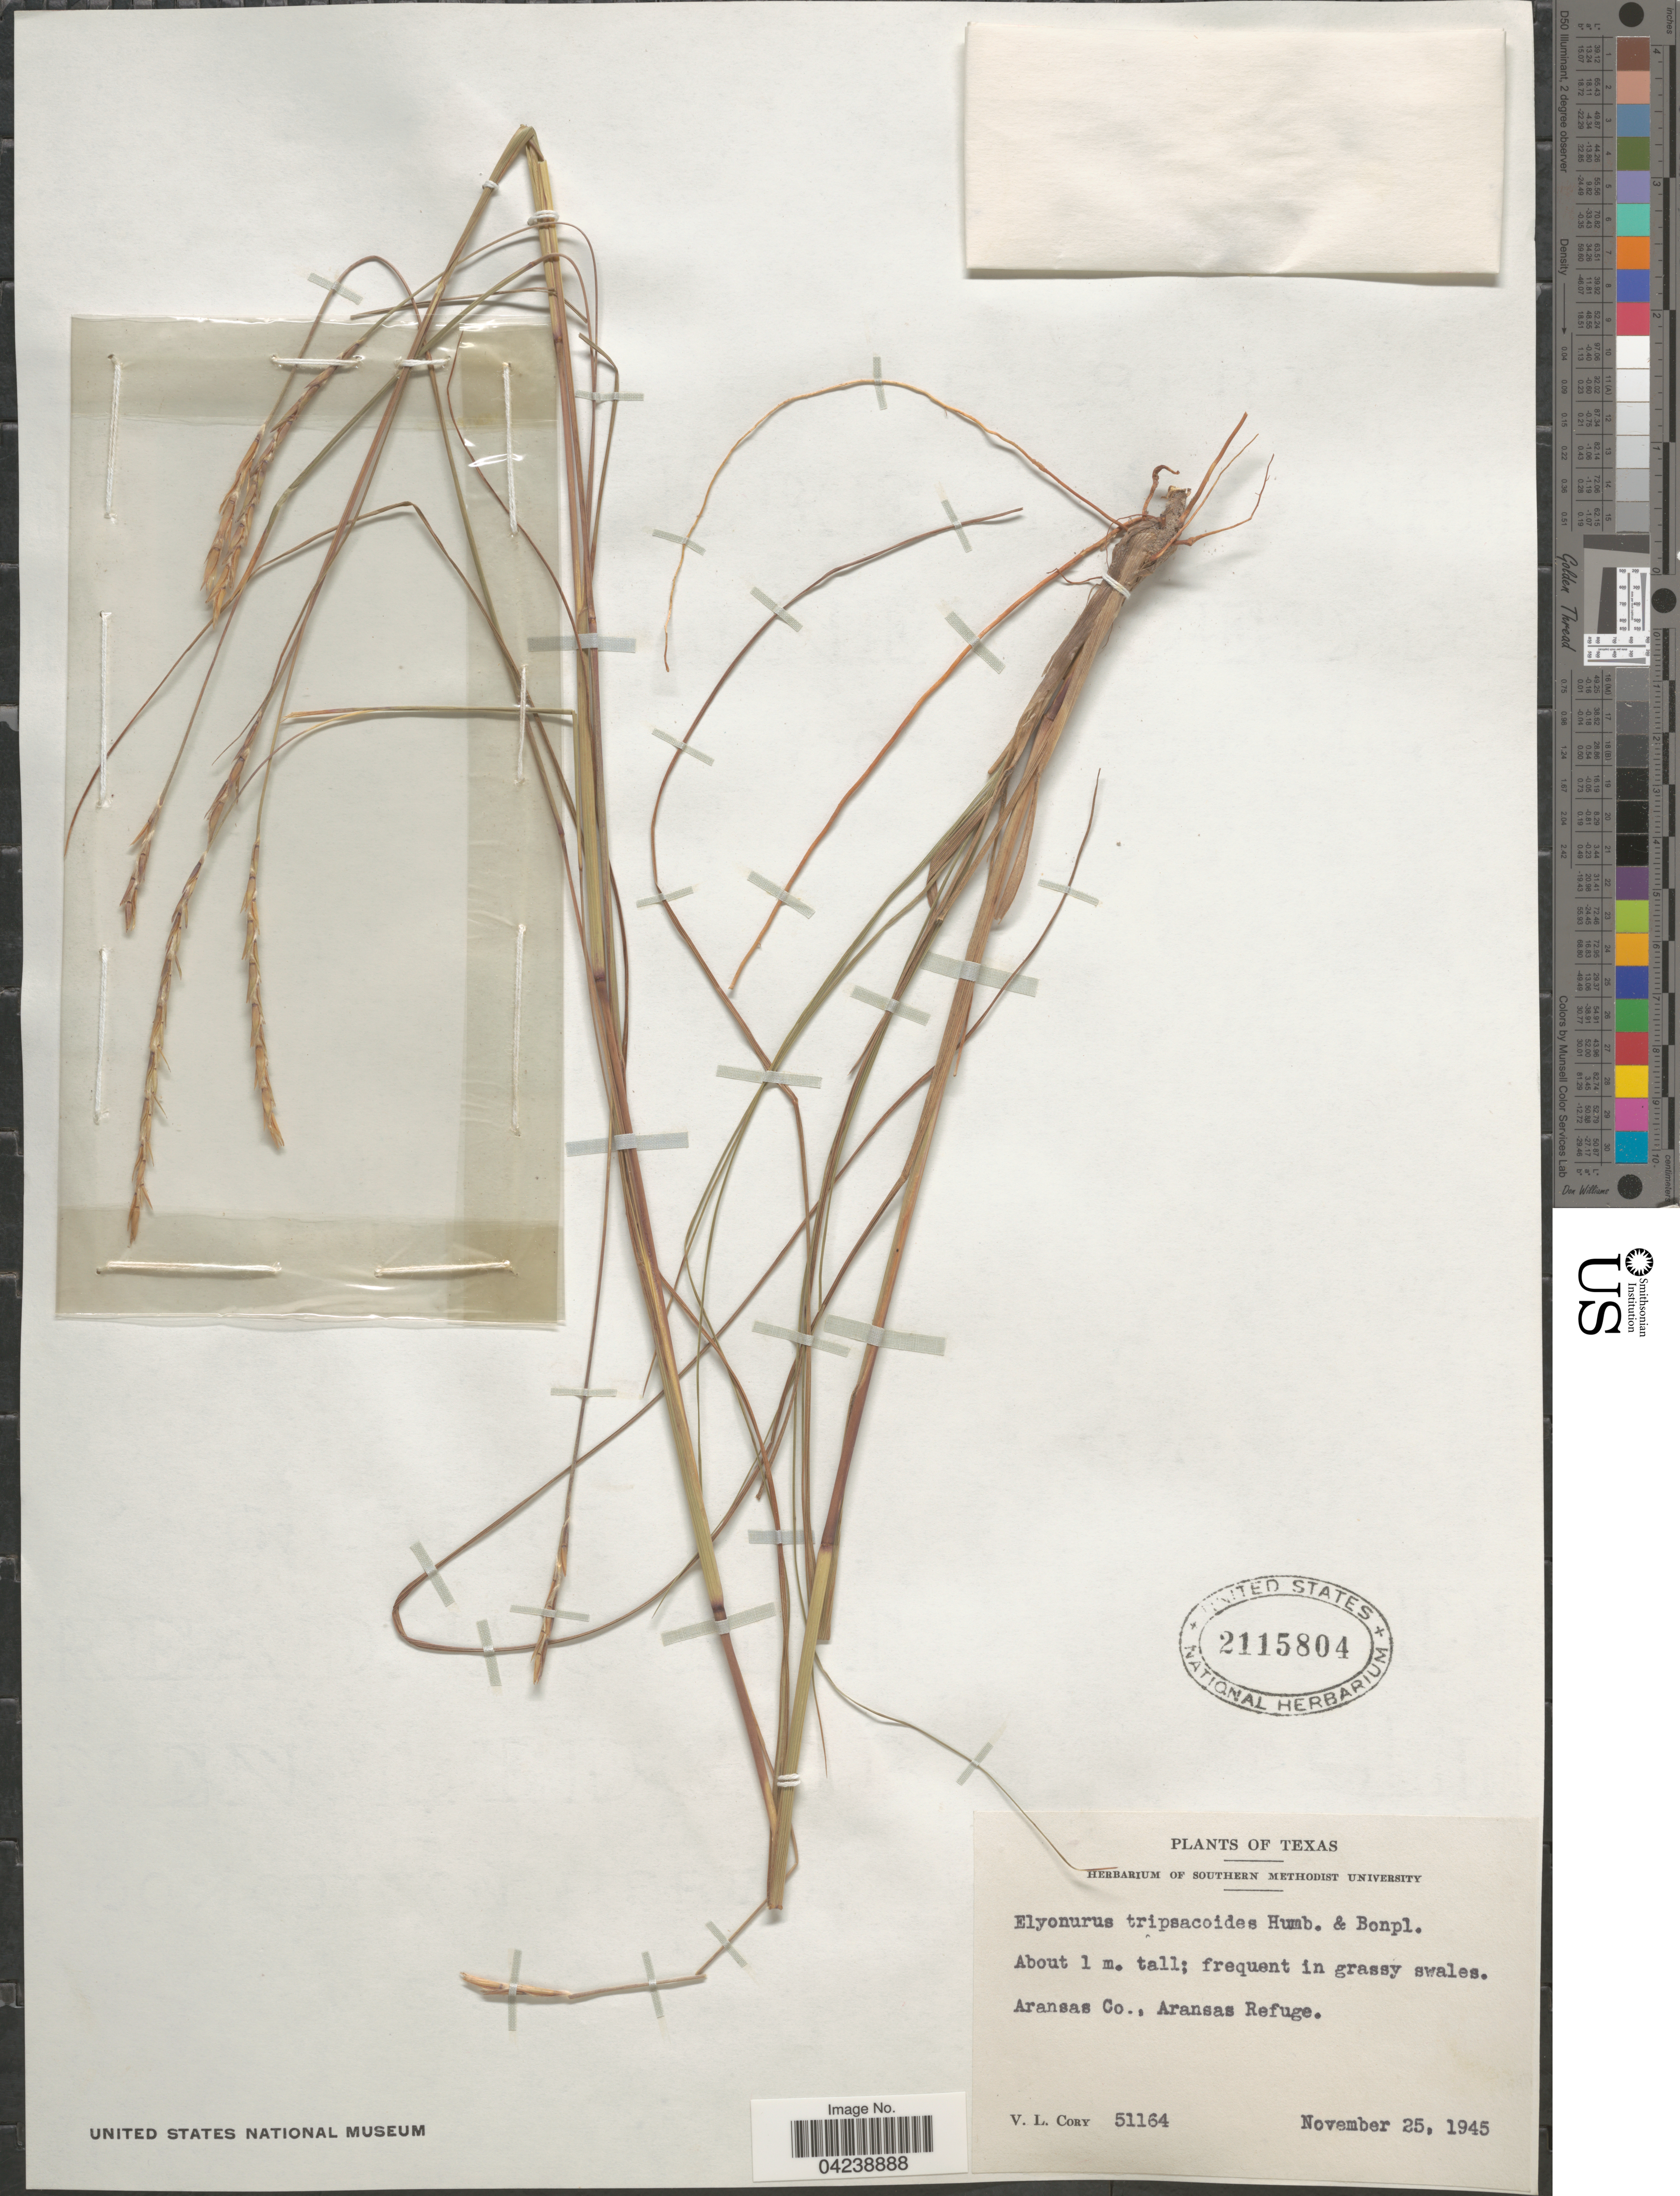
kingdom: Plantae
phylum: Tracheophyta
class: Liliopsida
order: Poales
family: Poaceae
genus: Elionurus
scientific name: Elionurus tripsacoides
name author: Humb. & Bonpl. ex Willd.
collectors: V. Cory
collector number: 51164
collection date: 1945-11-25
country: United States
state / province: Texas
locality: Aransas Co., Aransas Refuge.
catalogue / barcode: US 2115804